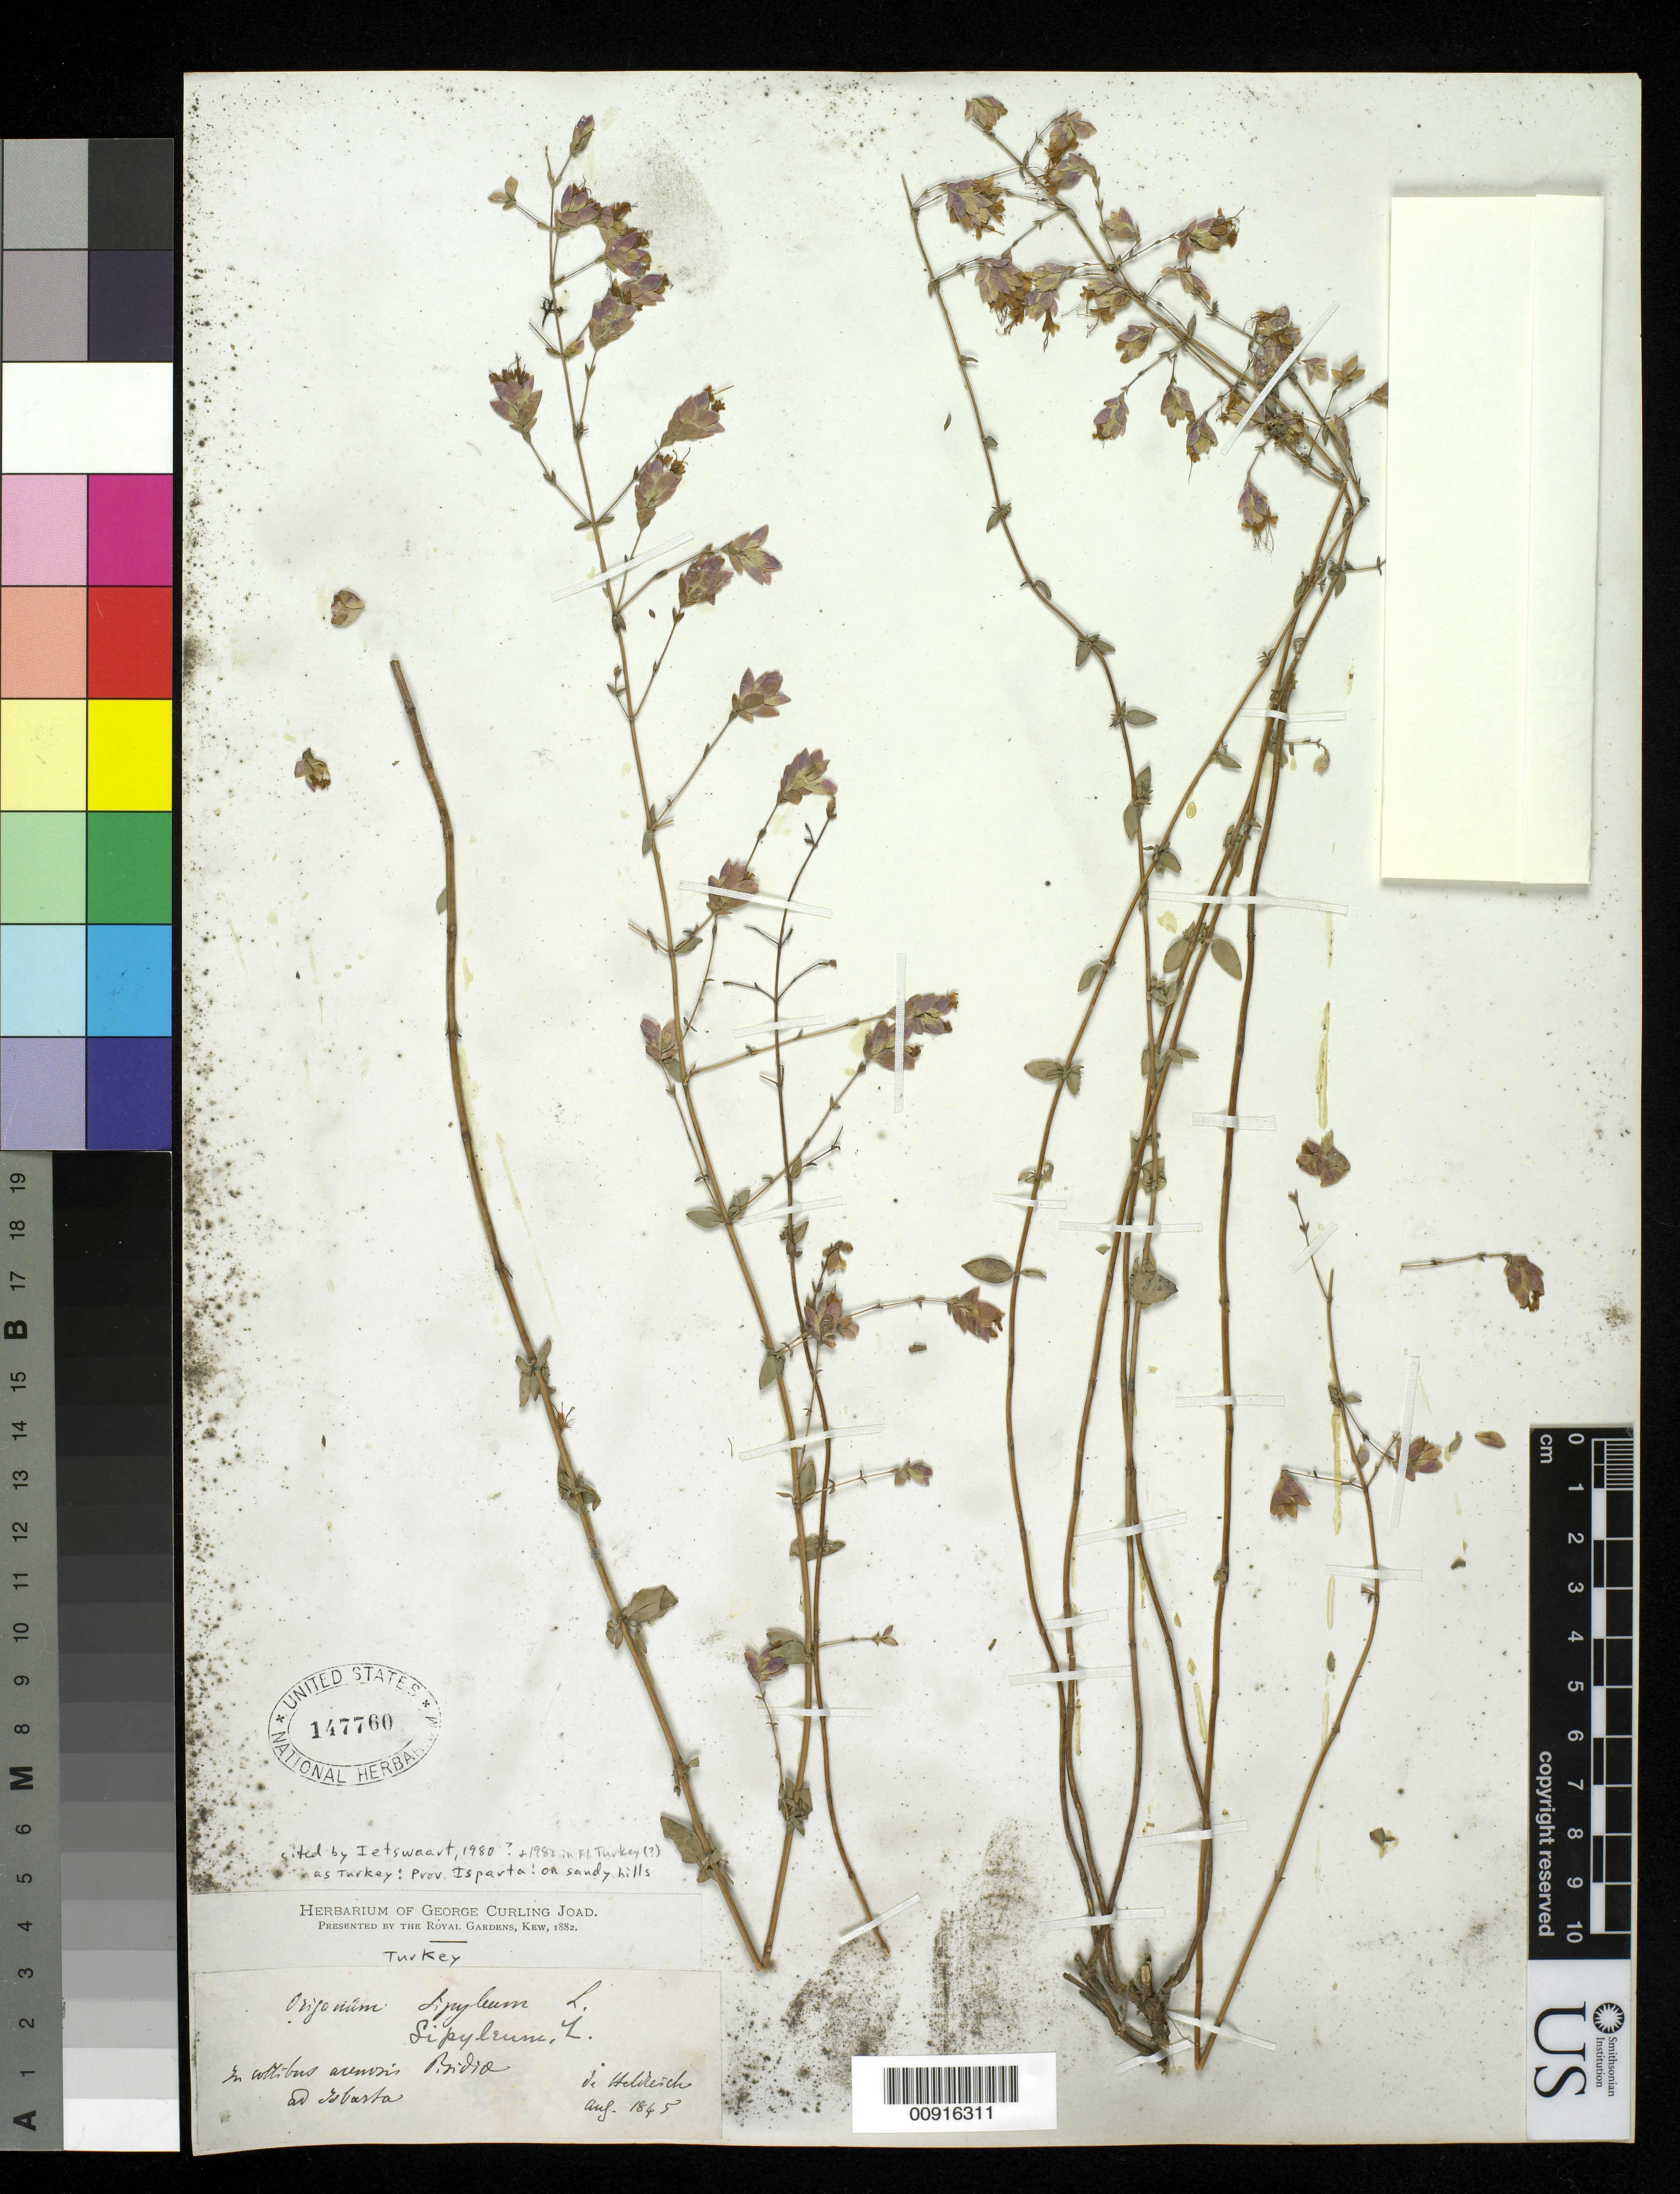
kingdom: Plantae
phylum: Tracheophyta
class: Magnoliopsida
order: Lamiales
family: Lamiaceae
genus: Origanum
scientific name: Origanum sipyleum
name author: L.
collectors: -. De Heldreich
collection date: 1845-08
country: Turkey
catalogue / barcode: US 147760